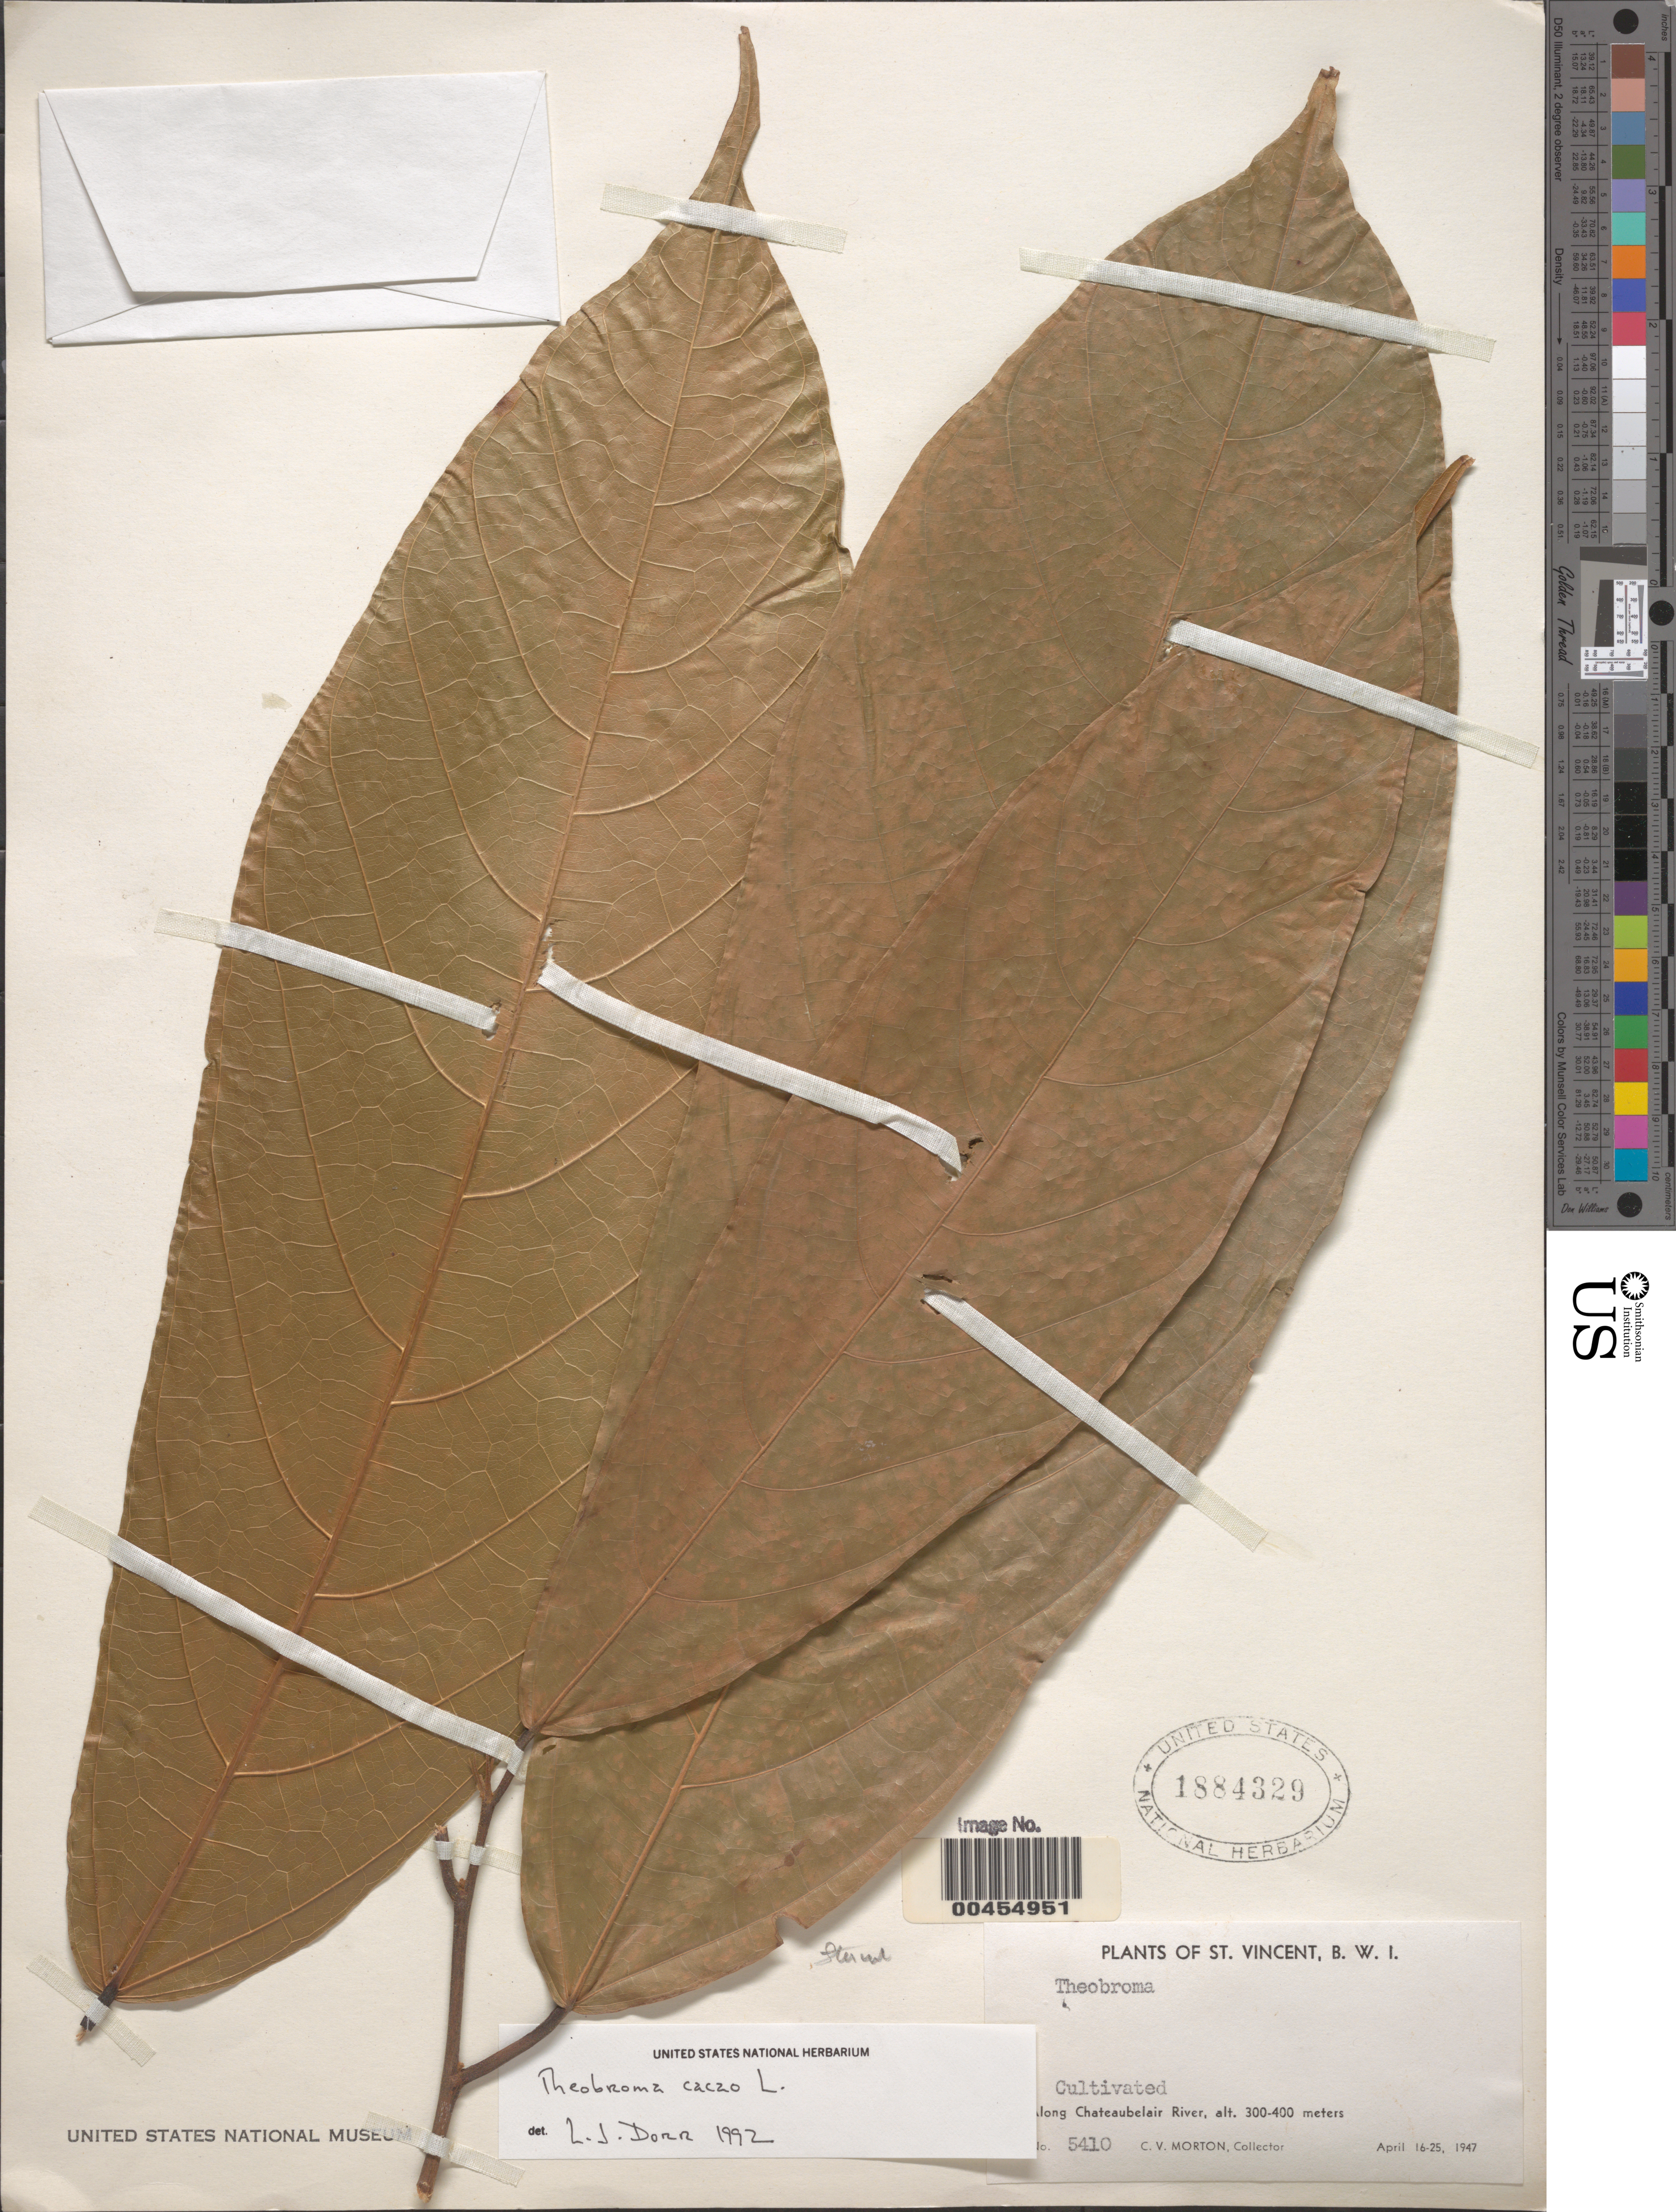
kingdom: Plantae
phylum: Tracheophyta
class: Magnoliopsida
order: Malvales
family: Malvaceae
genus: Theobroma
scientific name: Theobroma cacao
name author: L.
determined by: Dorr, L. J., (BOT), Smithsonian Institution - National Museum of Natural History (UNITED STATES)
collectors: C. V. Morton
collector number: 5410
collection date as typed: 16 Aug 1947 to 25 Aug 1947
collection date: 1947-08-16/1947-08-25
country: St. Vincent - Grenadines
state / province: Saint David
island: St. Vincent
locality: Chateaubelair River, along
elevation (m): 300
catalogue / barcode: US 1884329